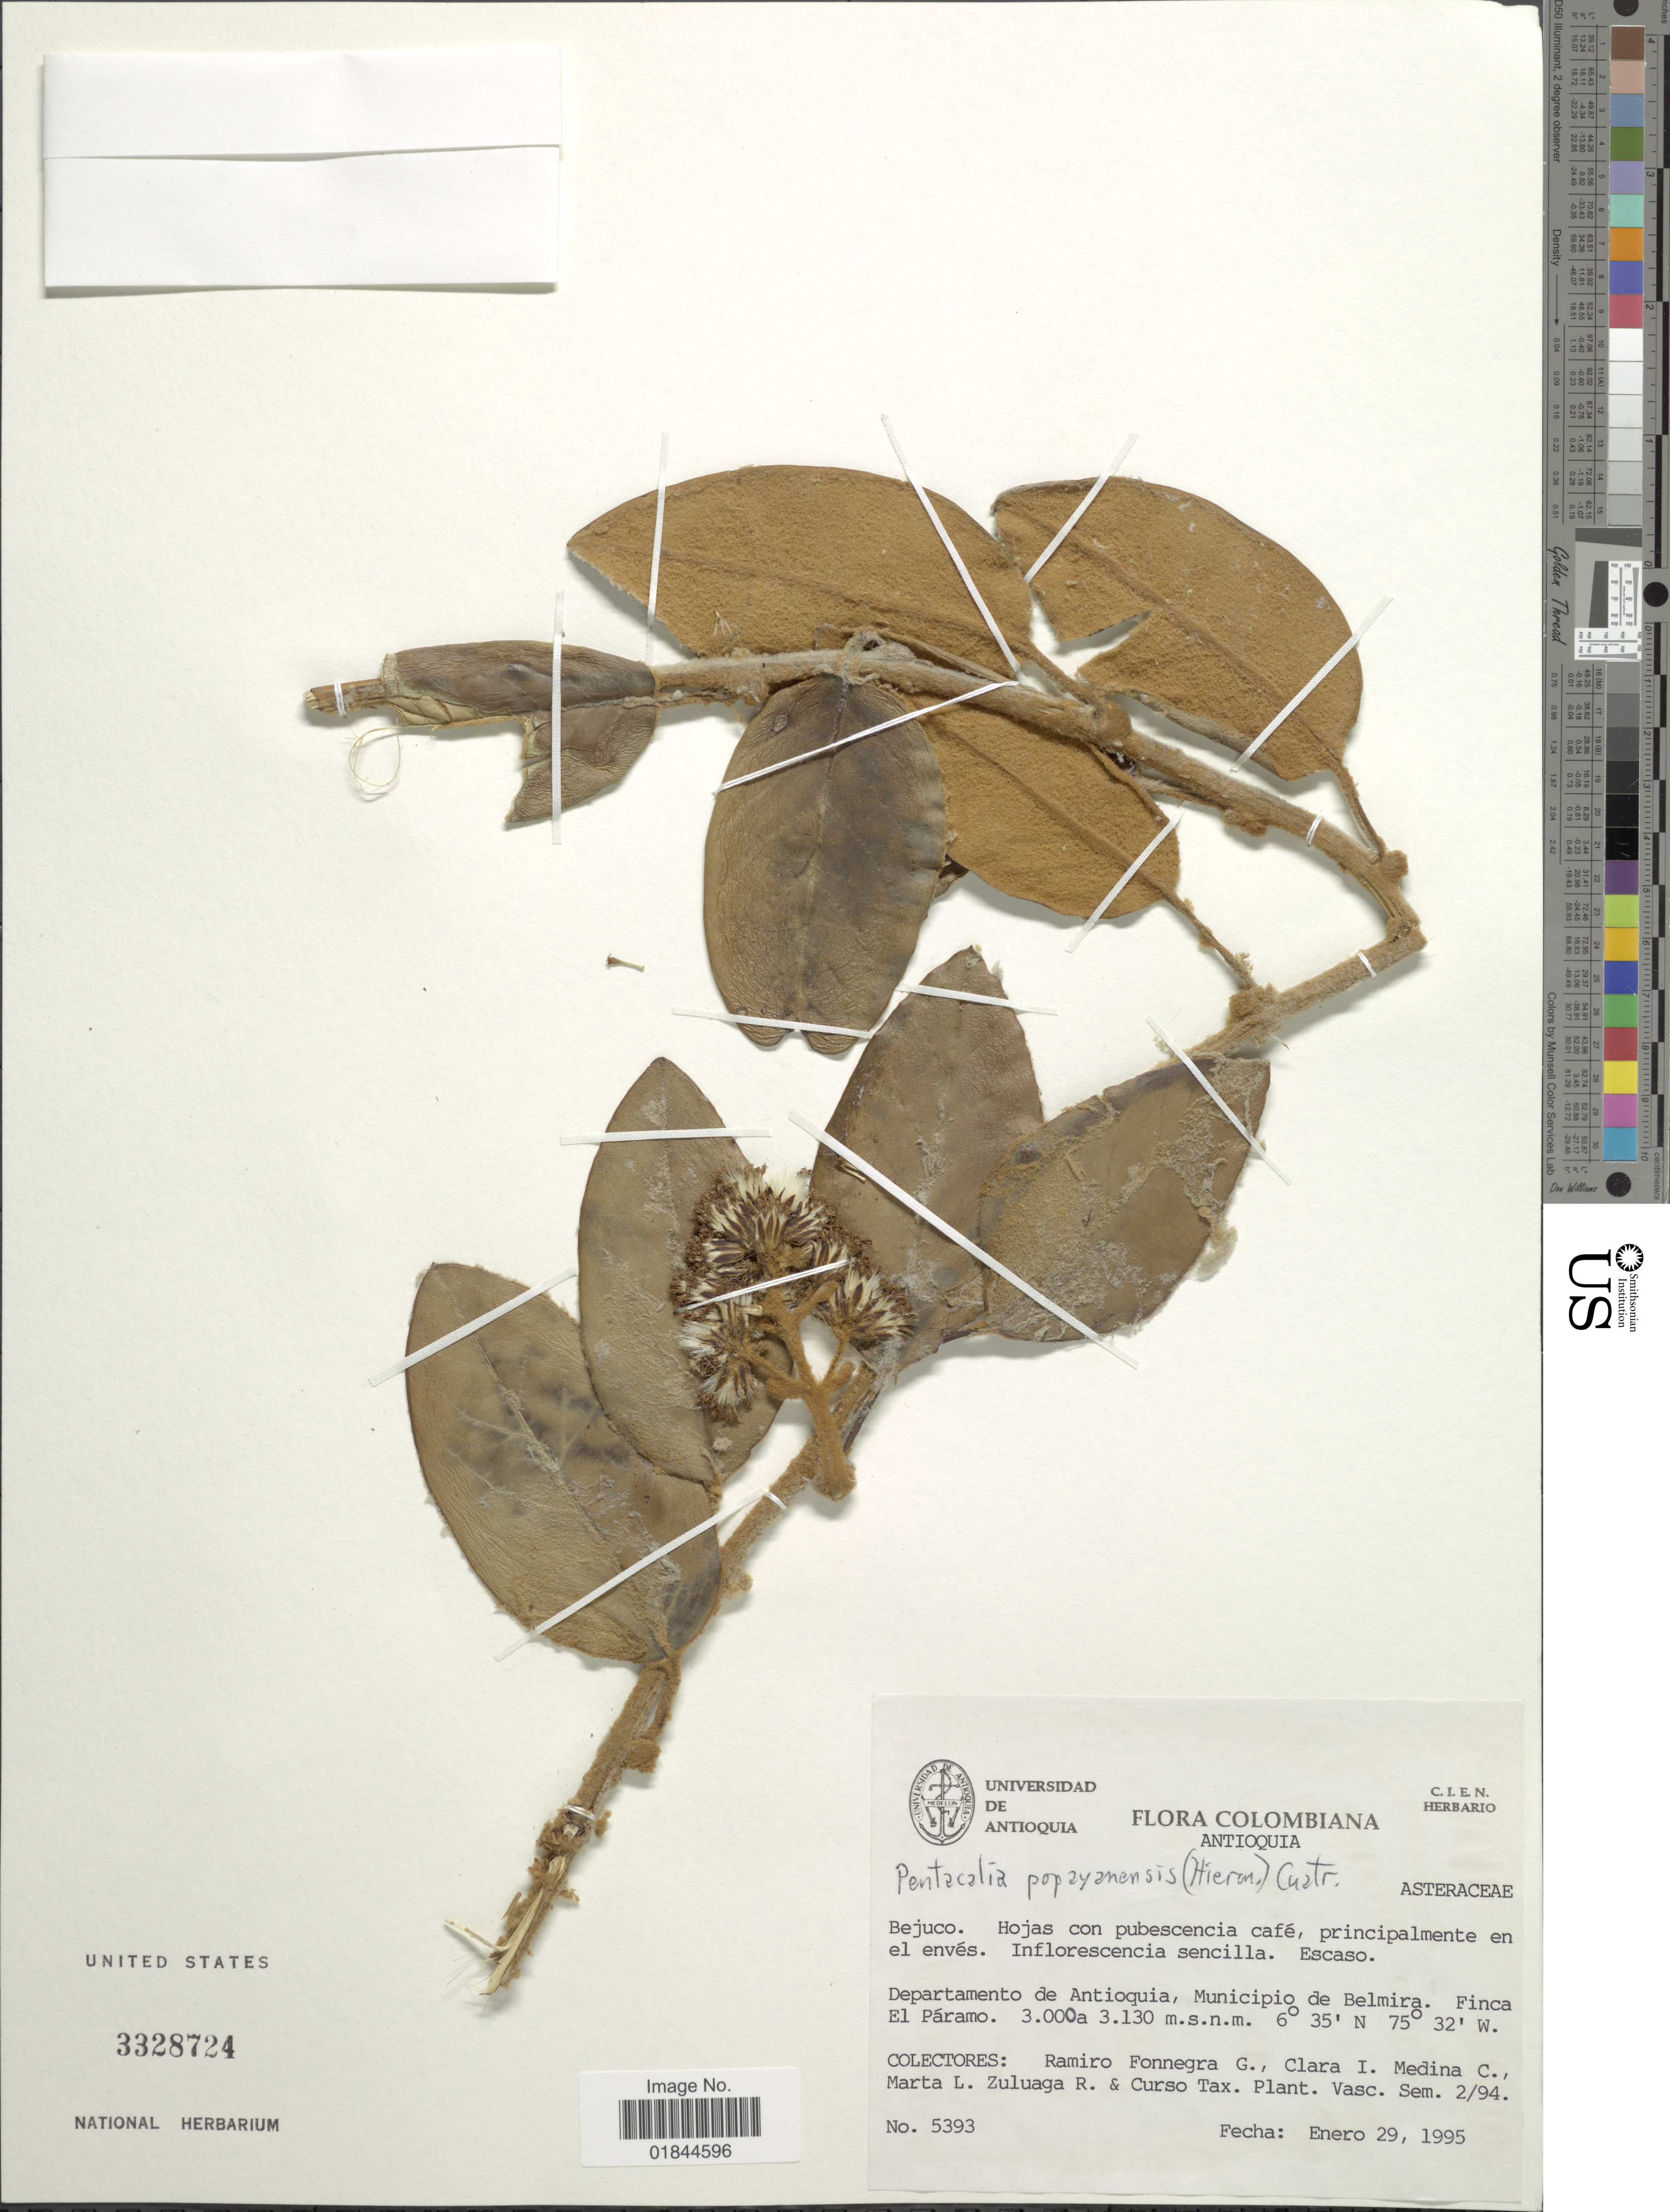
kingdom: Plantae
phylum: Tracheophyta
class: Magnoliopsida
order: Asterales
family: Asteraceae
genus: Pentacalia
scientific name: Pentacalia popayanensis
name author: (Hieron.) Cuatrec.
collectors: R. Fonnegra G., C. Medina C., M. Zuluaga R.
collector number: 5393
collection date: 1995-01-29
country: Colombia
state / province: Antioquia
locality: Municipio de Belmira, Finca El Paramo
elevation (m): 3000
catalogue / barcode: US 3328724